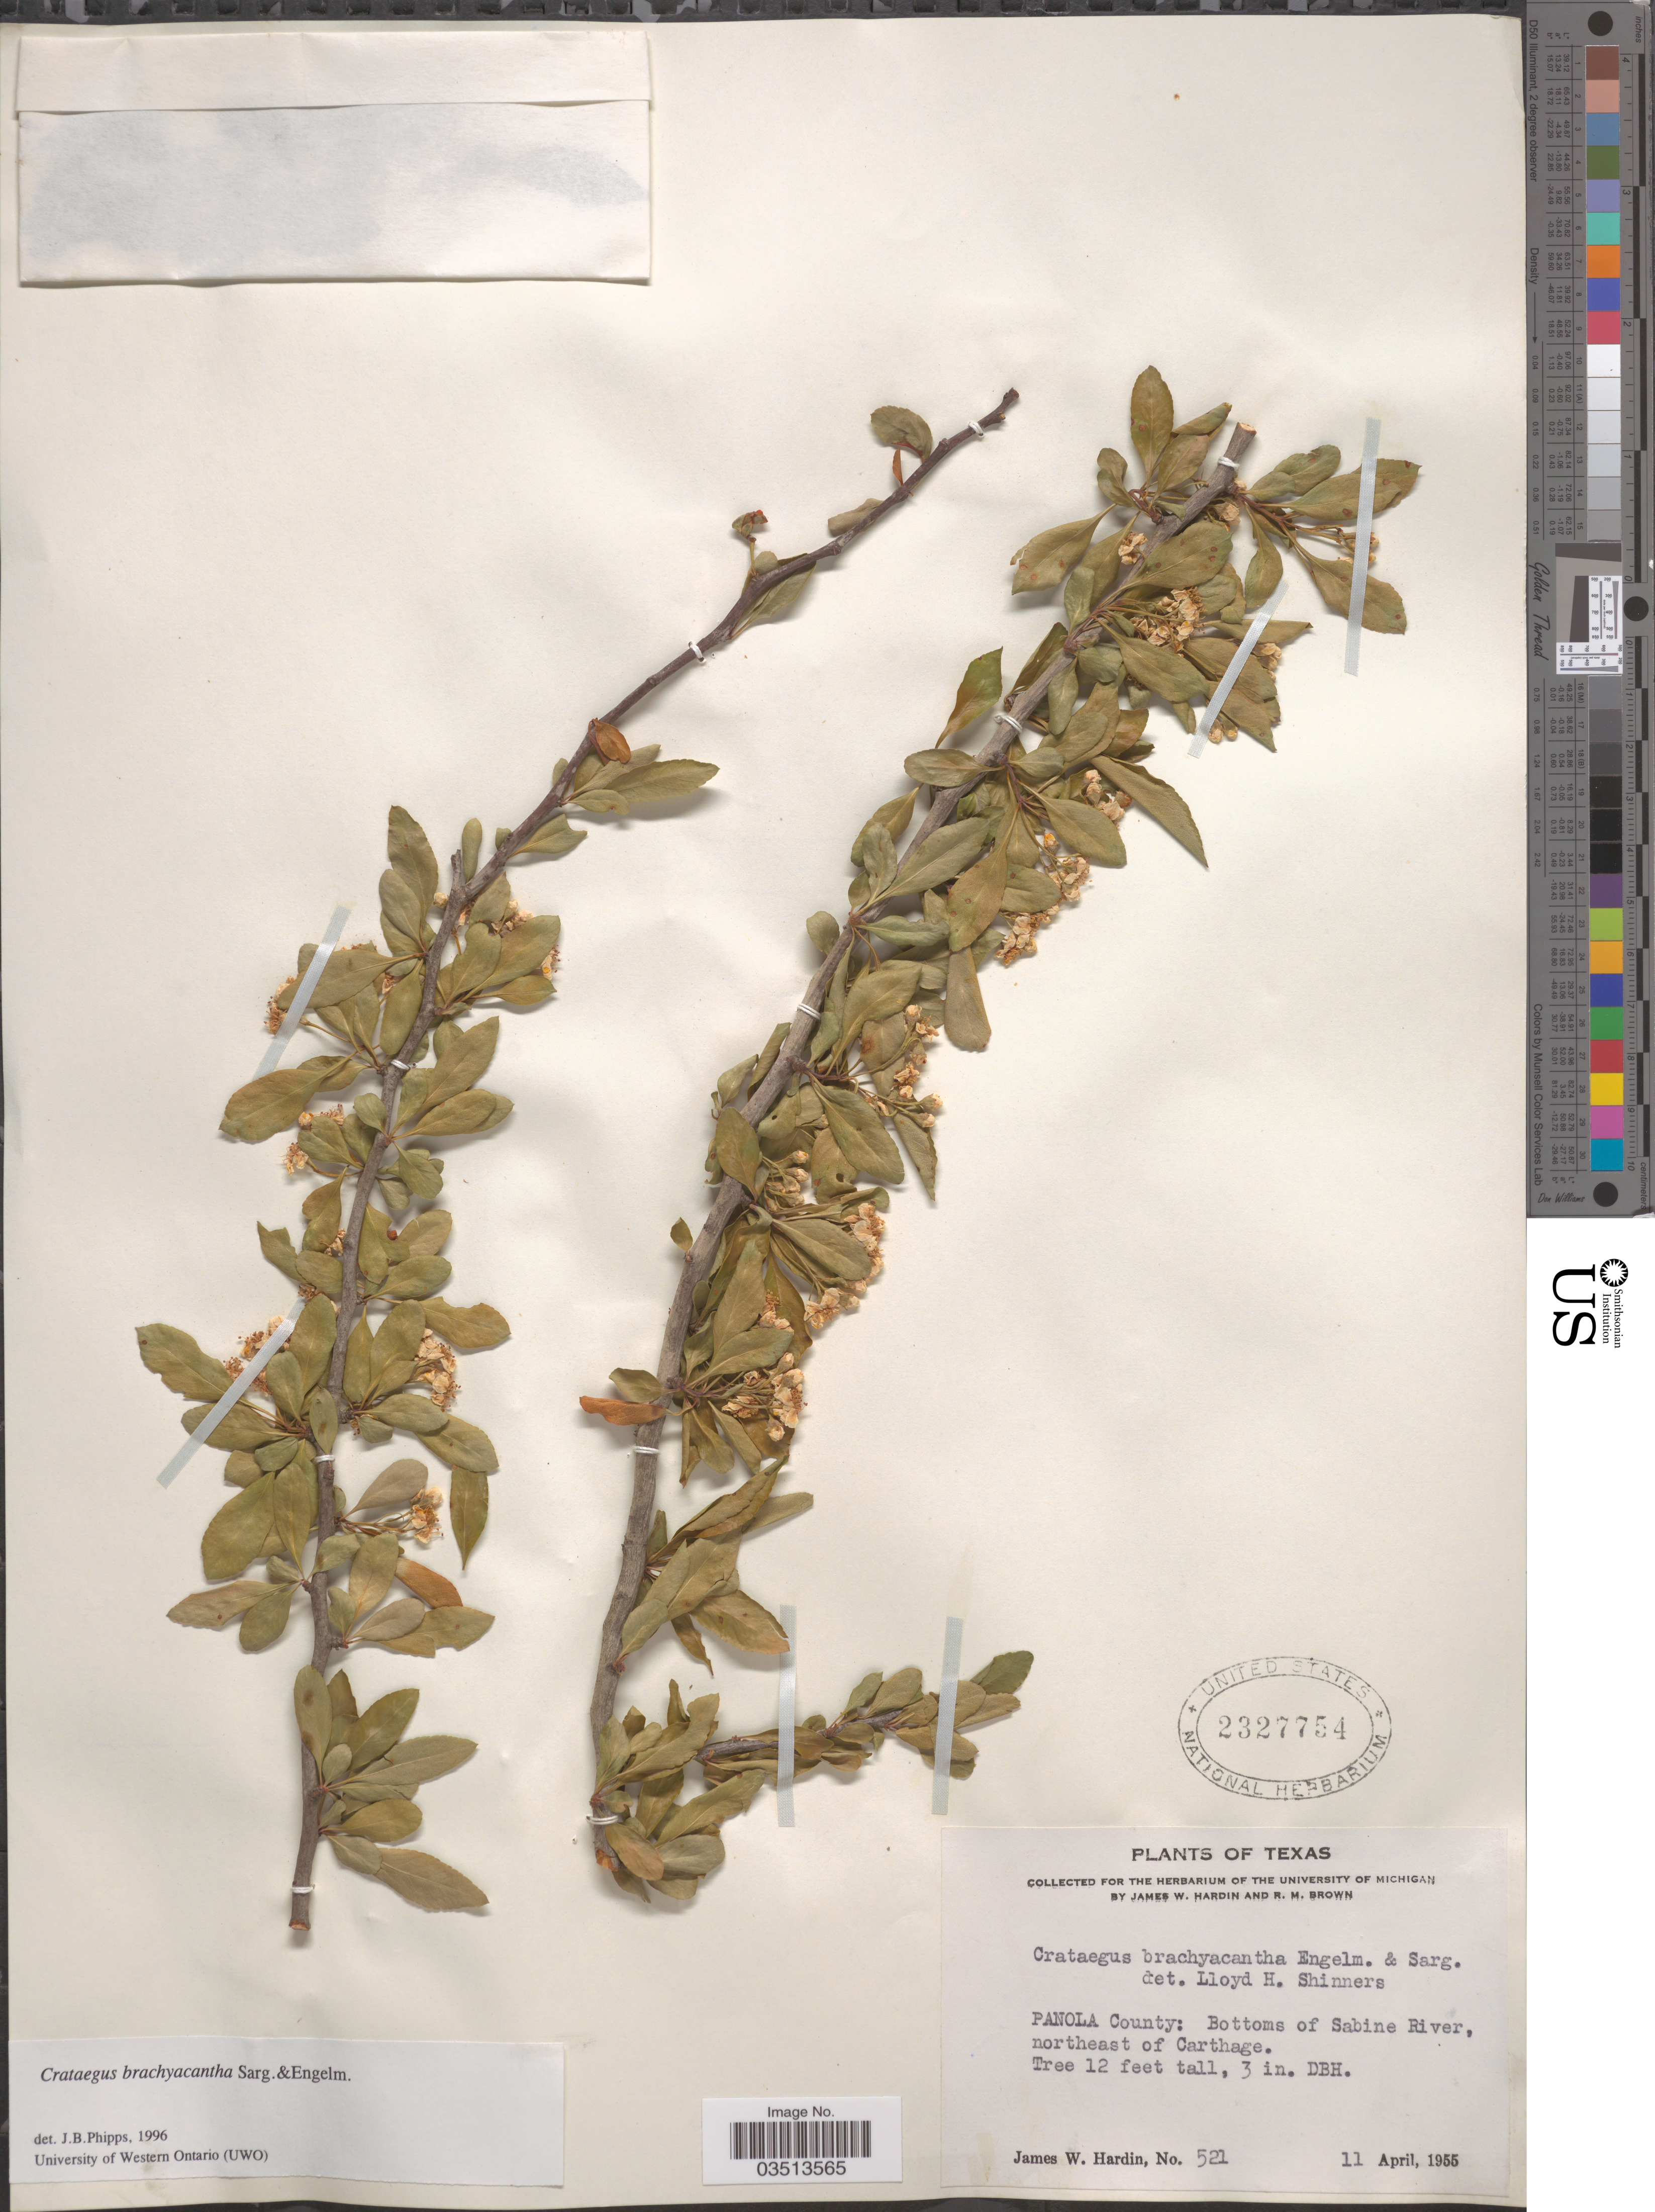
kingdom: Plantae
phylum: Tracheophyta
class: Magnoliopsida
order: Rosales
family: Rosaceae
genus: Crataegus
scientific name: Crataegus brachyacantha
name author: Sarg. & Engelm.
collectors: J. W. Hardin & R. Brown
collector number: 521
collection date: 1955-04-11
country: United States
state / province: Texas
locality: Panola County: Bottoms of Sabine River, northeast of Carthage.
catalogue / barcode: US 2327754